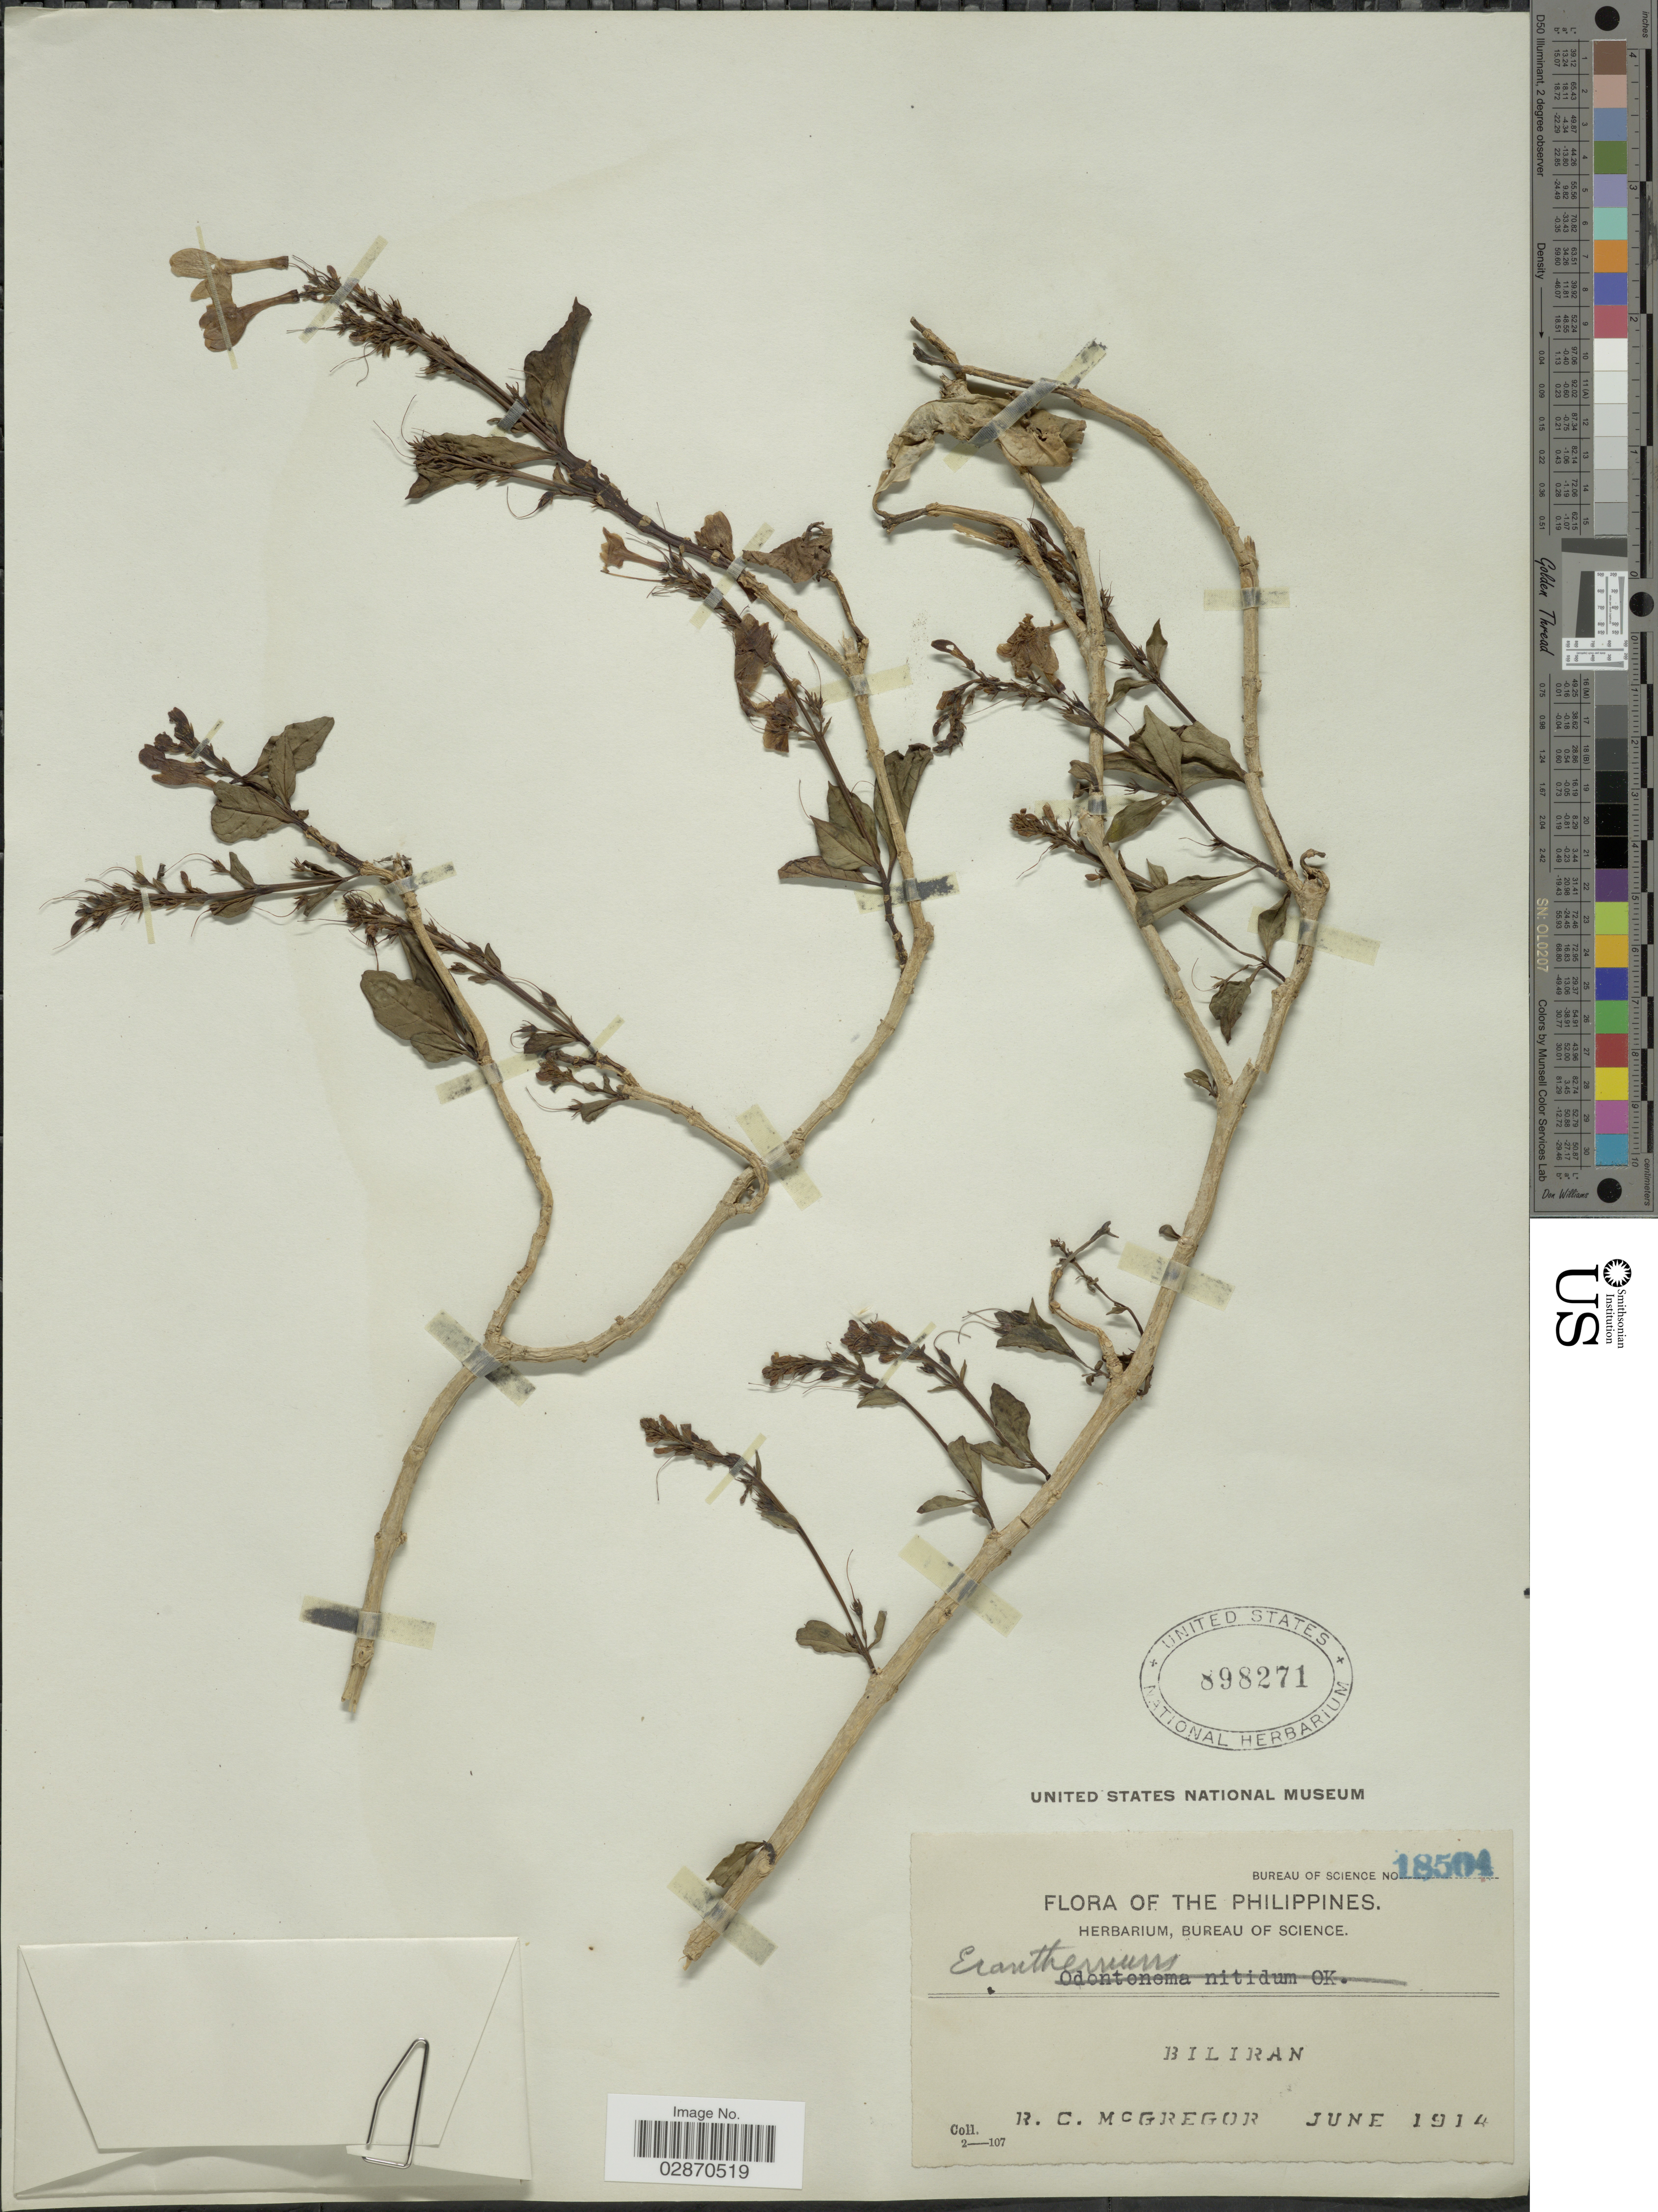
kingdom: Plantae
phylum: Tracheophyta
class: Magnoliopsida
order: Lamiales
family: Acanthaceae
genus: Pseuderanthemum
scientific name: Pseuderanthemum sp.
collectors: R. C. McGregor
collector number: Bureau of Science 18504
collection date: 1914-06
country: Philippines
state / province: Eastern Visayas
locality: Biliran.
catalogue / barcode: US 898271